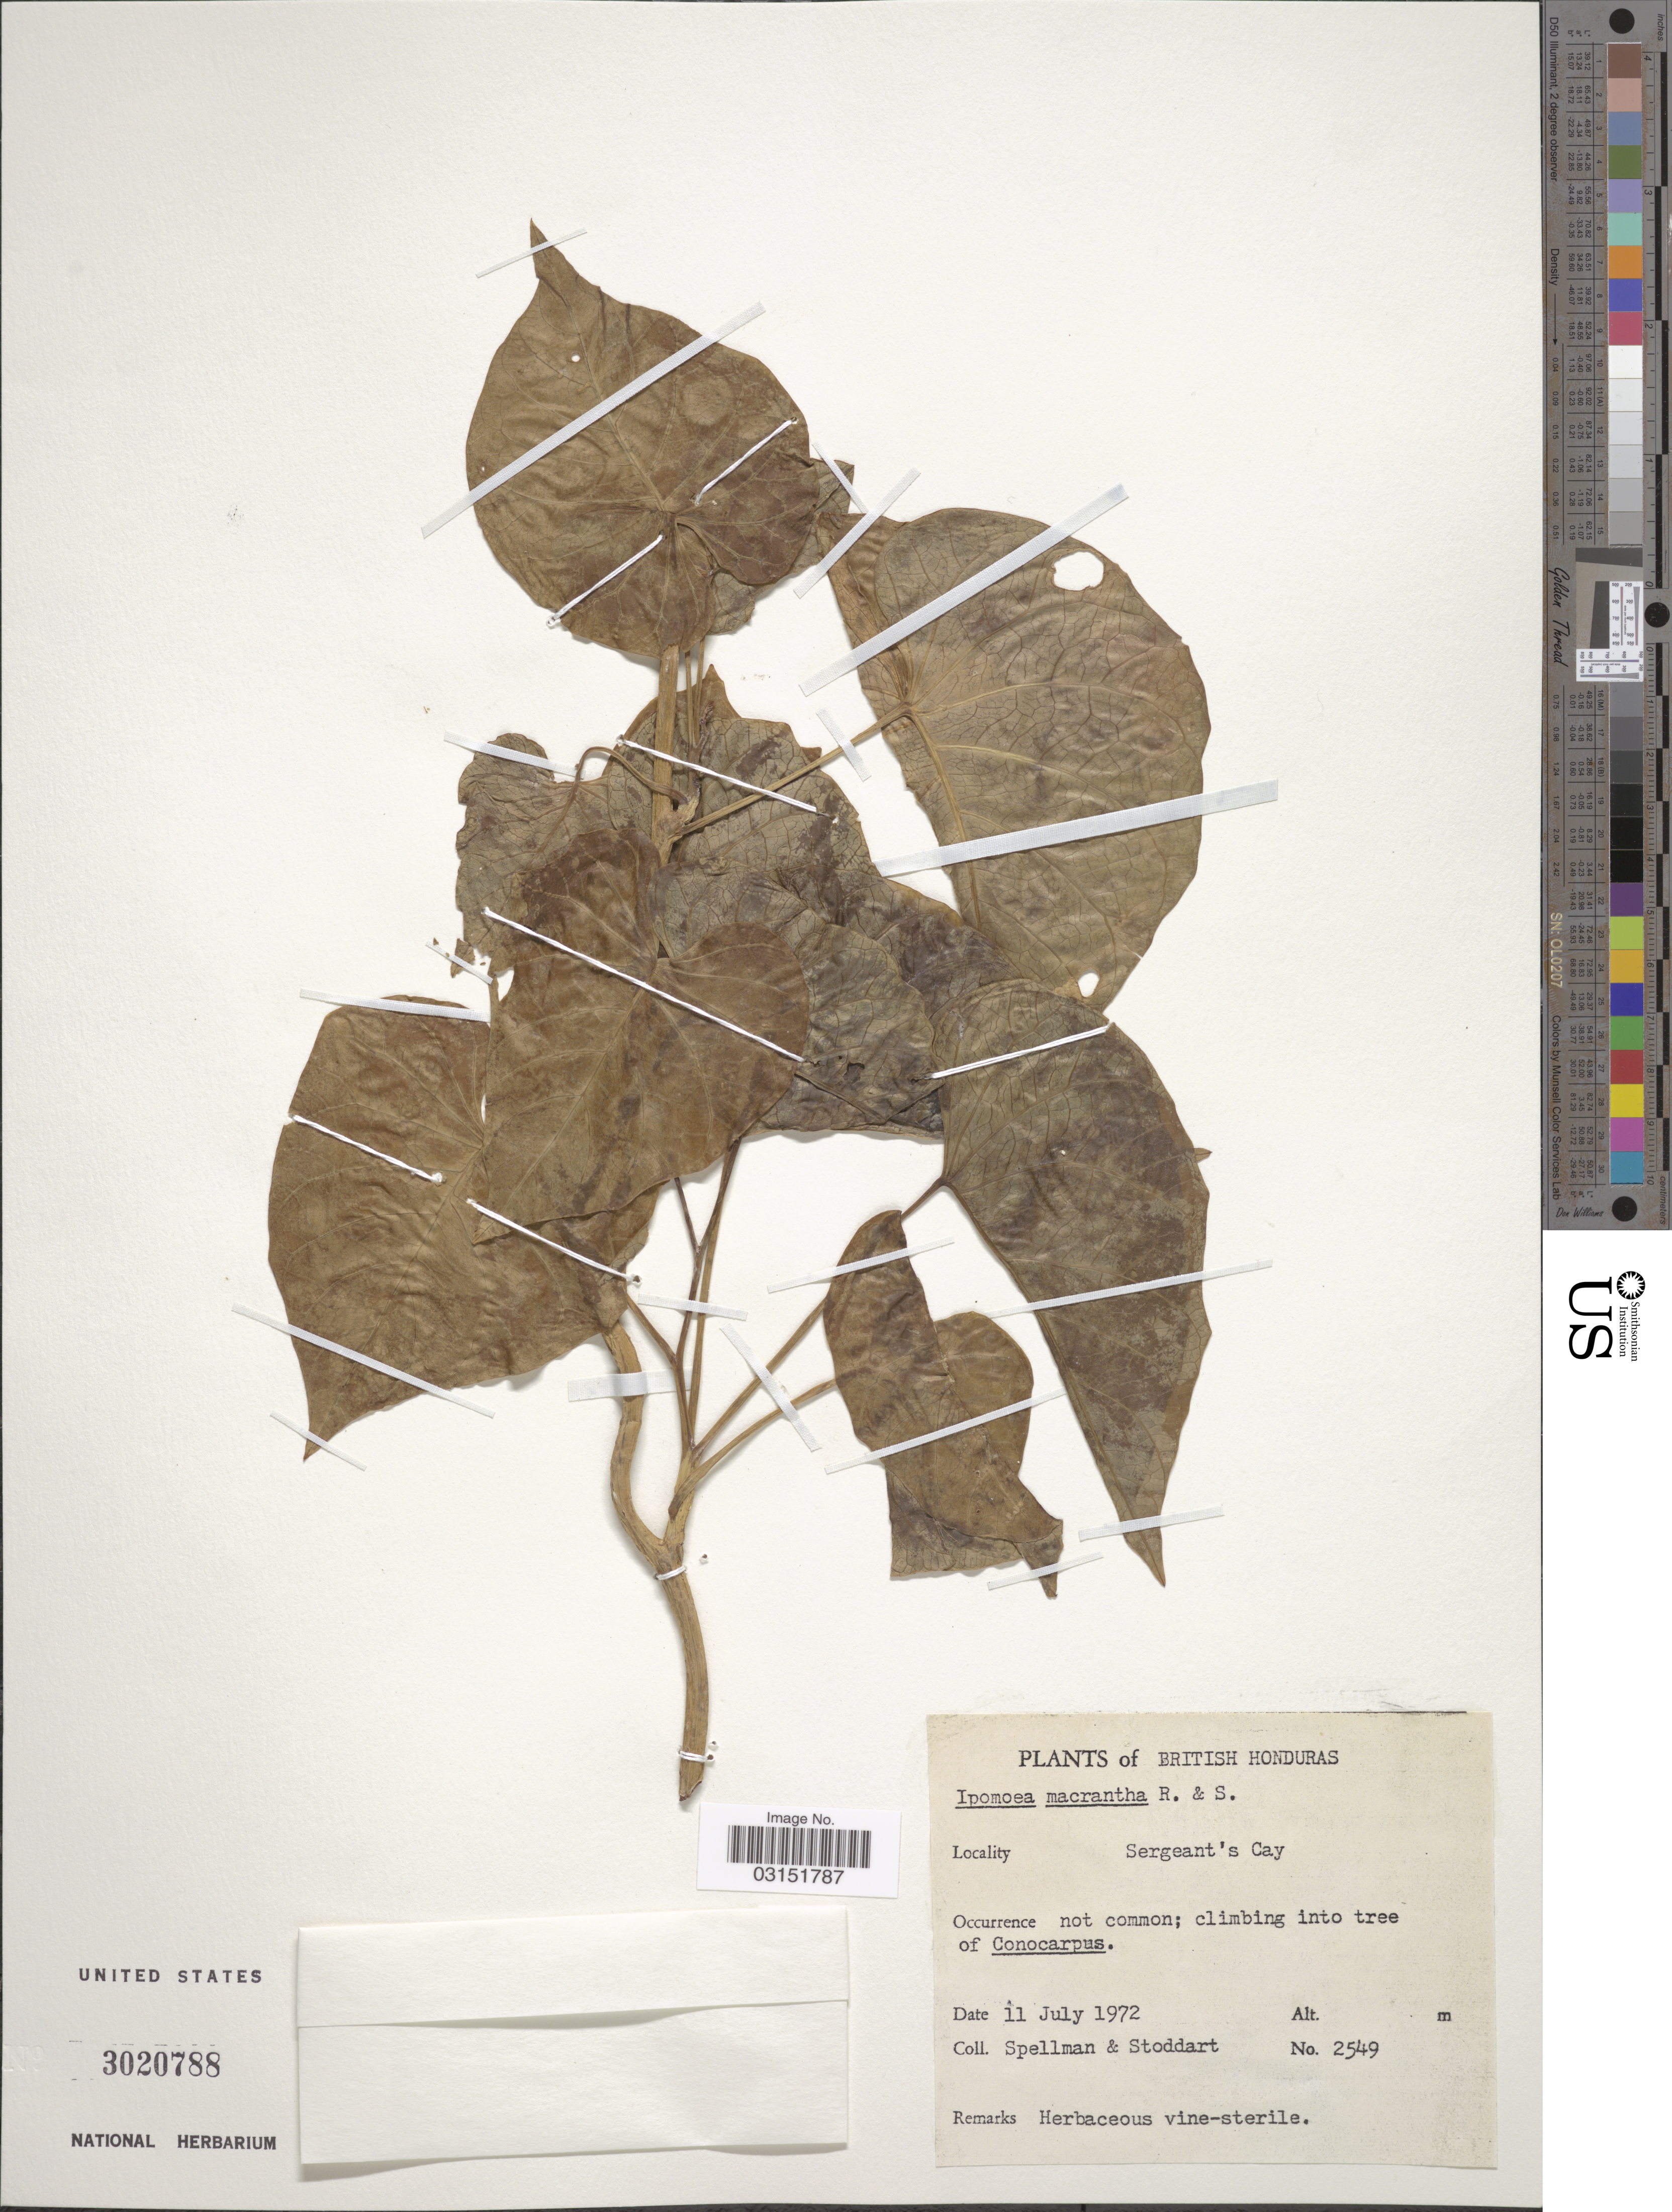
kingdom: Plantae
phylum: Tracheophyta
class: Magnoliopsida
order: Solanales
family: Convolvulaceae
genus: Ipomoea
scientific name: Ipomoea violacea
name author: L.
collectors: Spellman, -- & -. Stoddart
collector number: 2549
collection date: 1972-07-11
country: Belize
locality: British Honduras. Sergeant's Cay.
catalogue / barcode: US 3020788